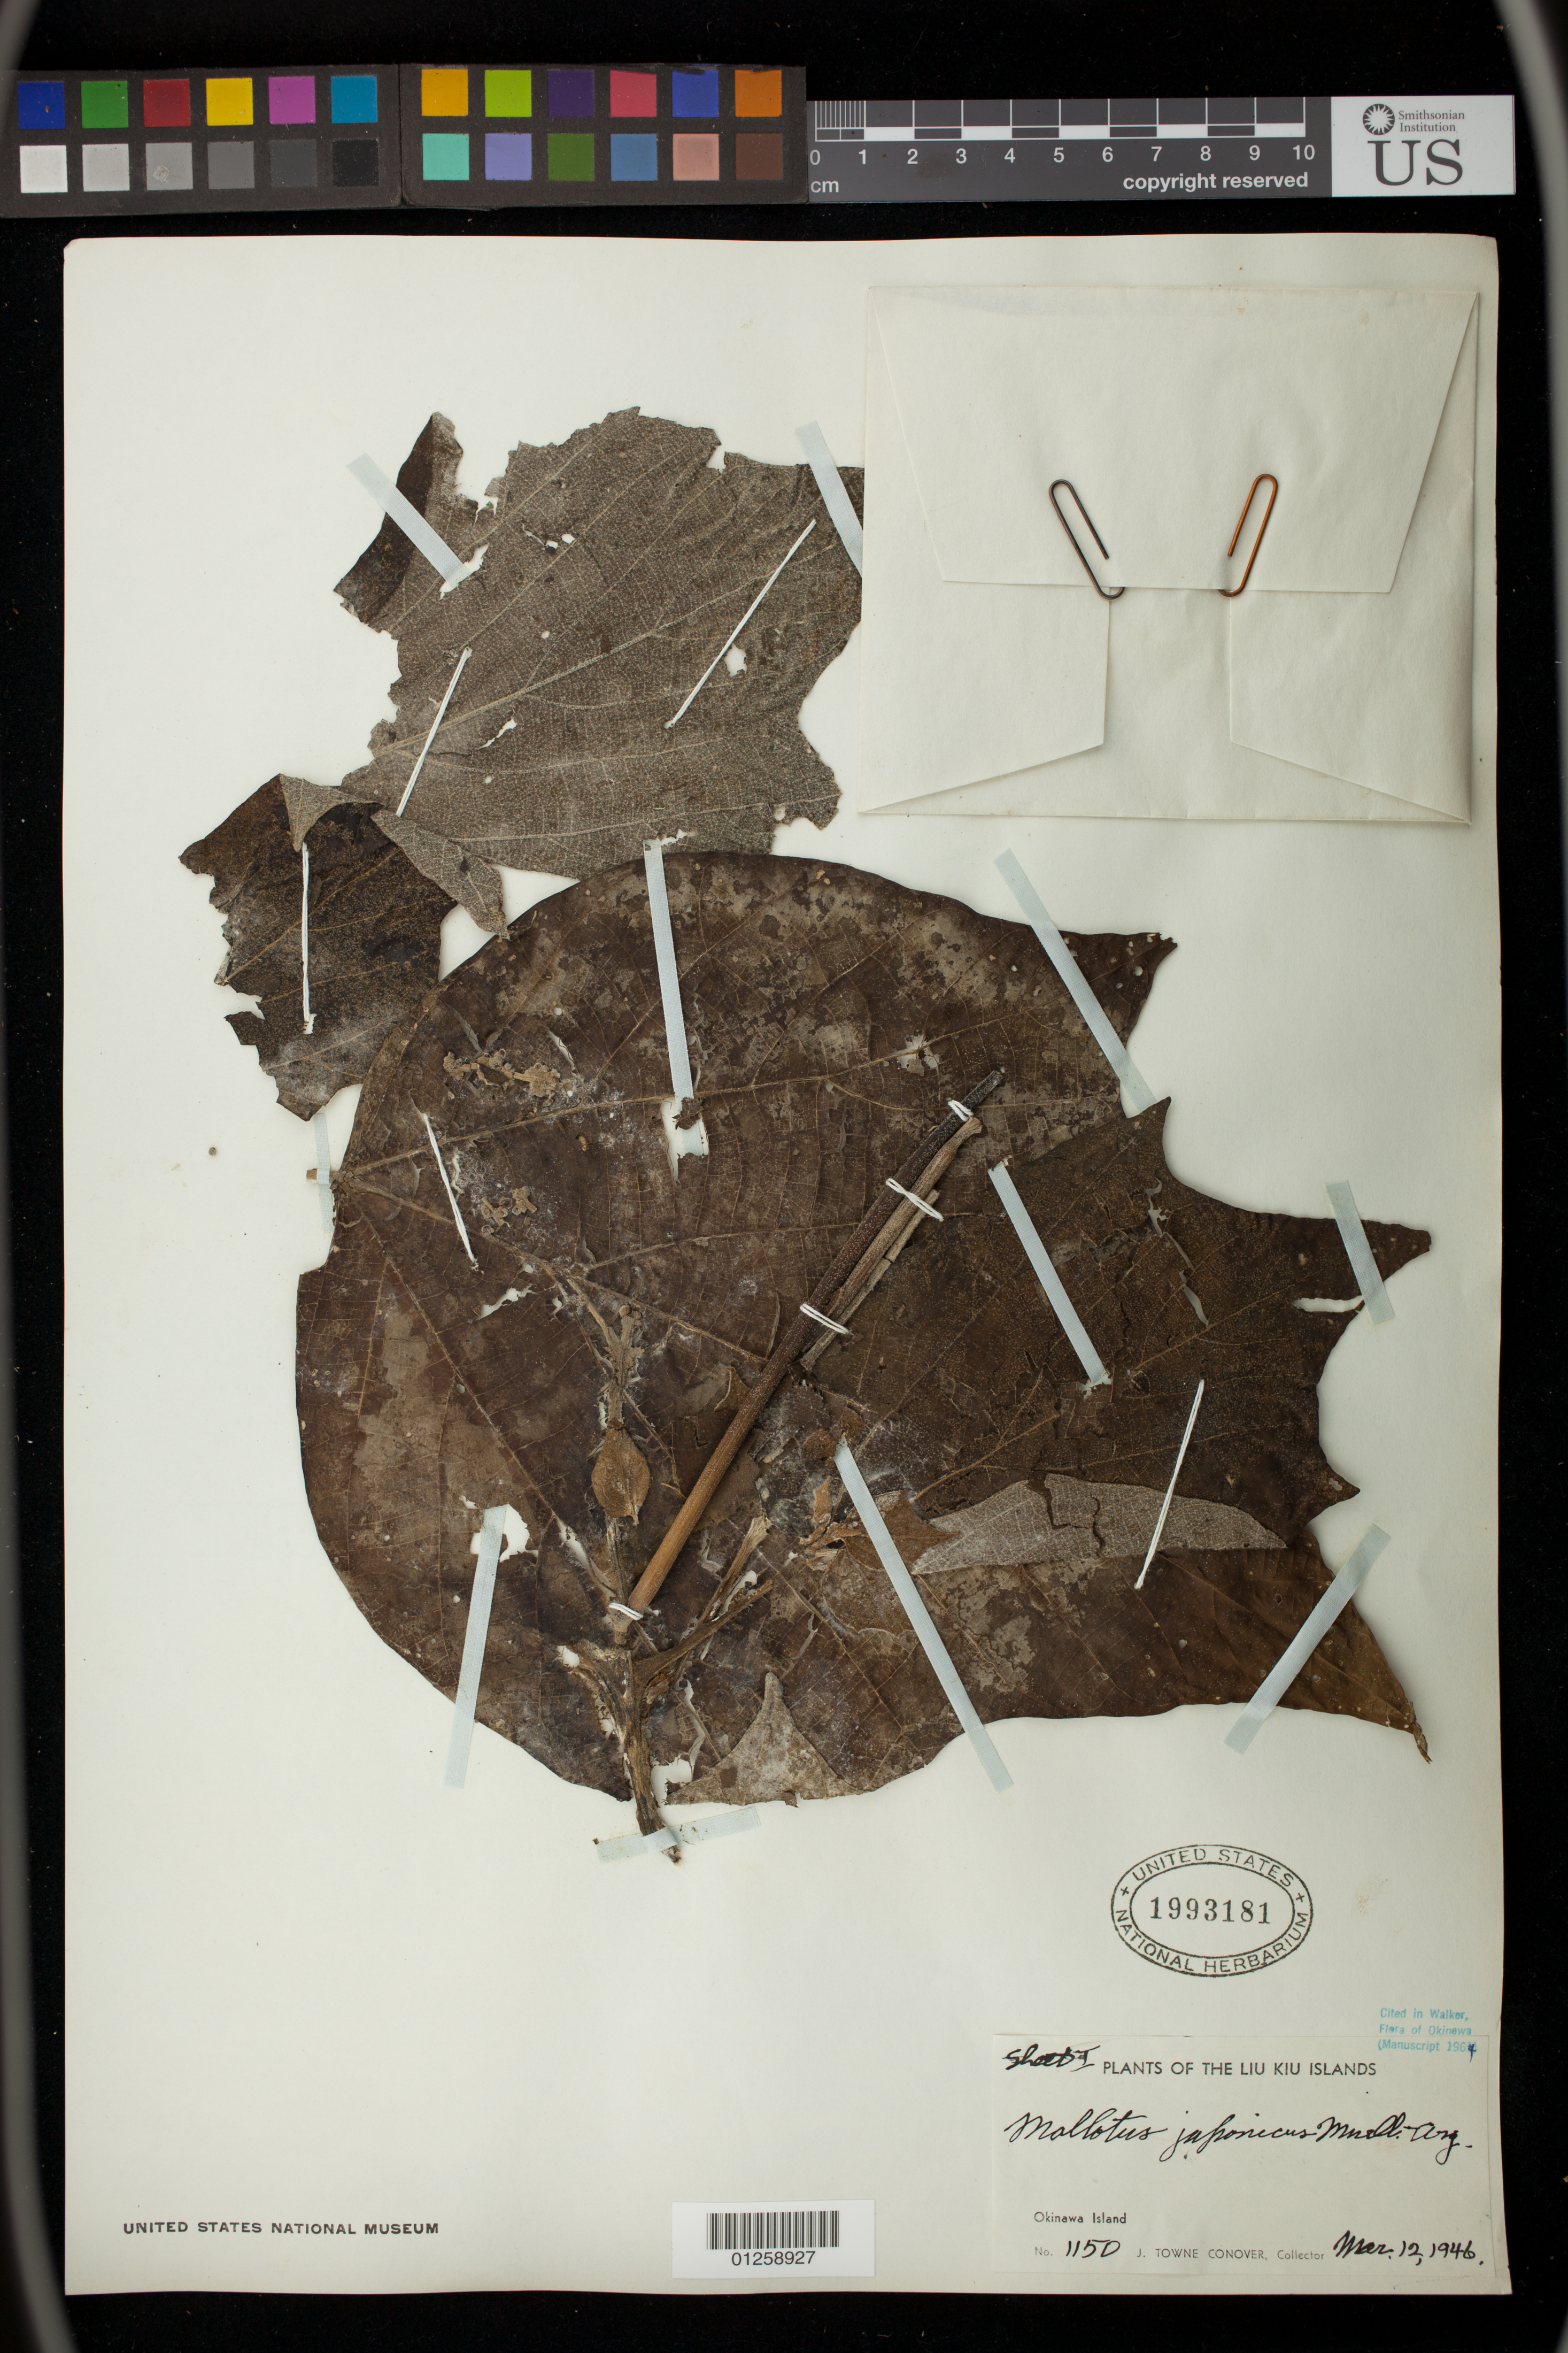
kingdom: Plantae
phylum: Tracheophyta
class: Magnoliopsida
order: Malpighiales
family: Euphorbiaceae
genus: Mallotus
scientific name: Mallotus japonicus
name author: (Spreng.) Müll. Arg.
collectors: T. Conover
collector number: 1150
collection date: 1946-03-12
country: Japan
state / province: Okinawa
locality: Liu Kim Islands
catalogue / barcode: US 1993181